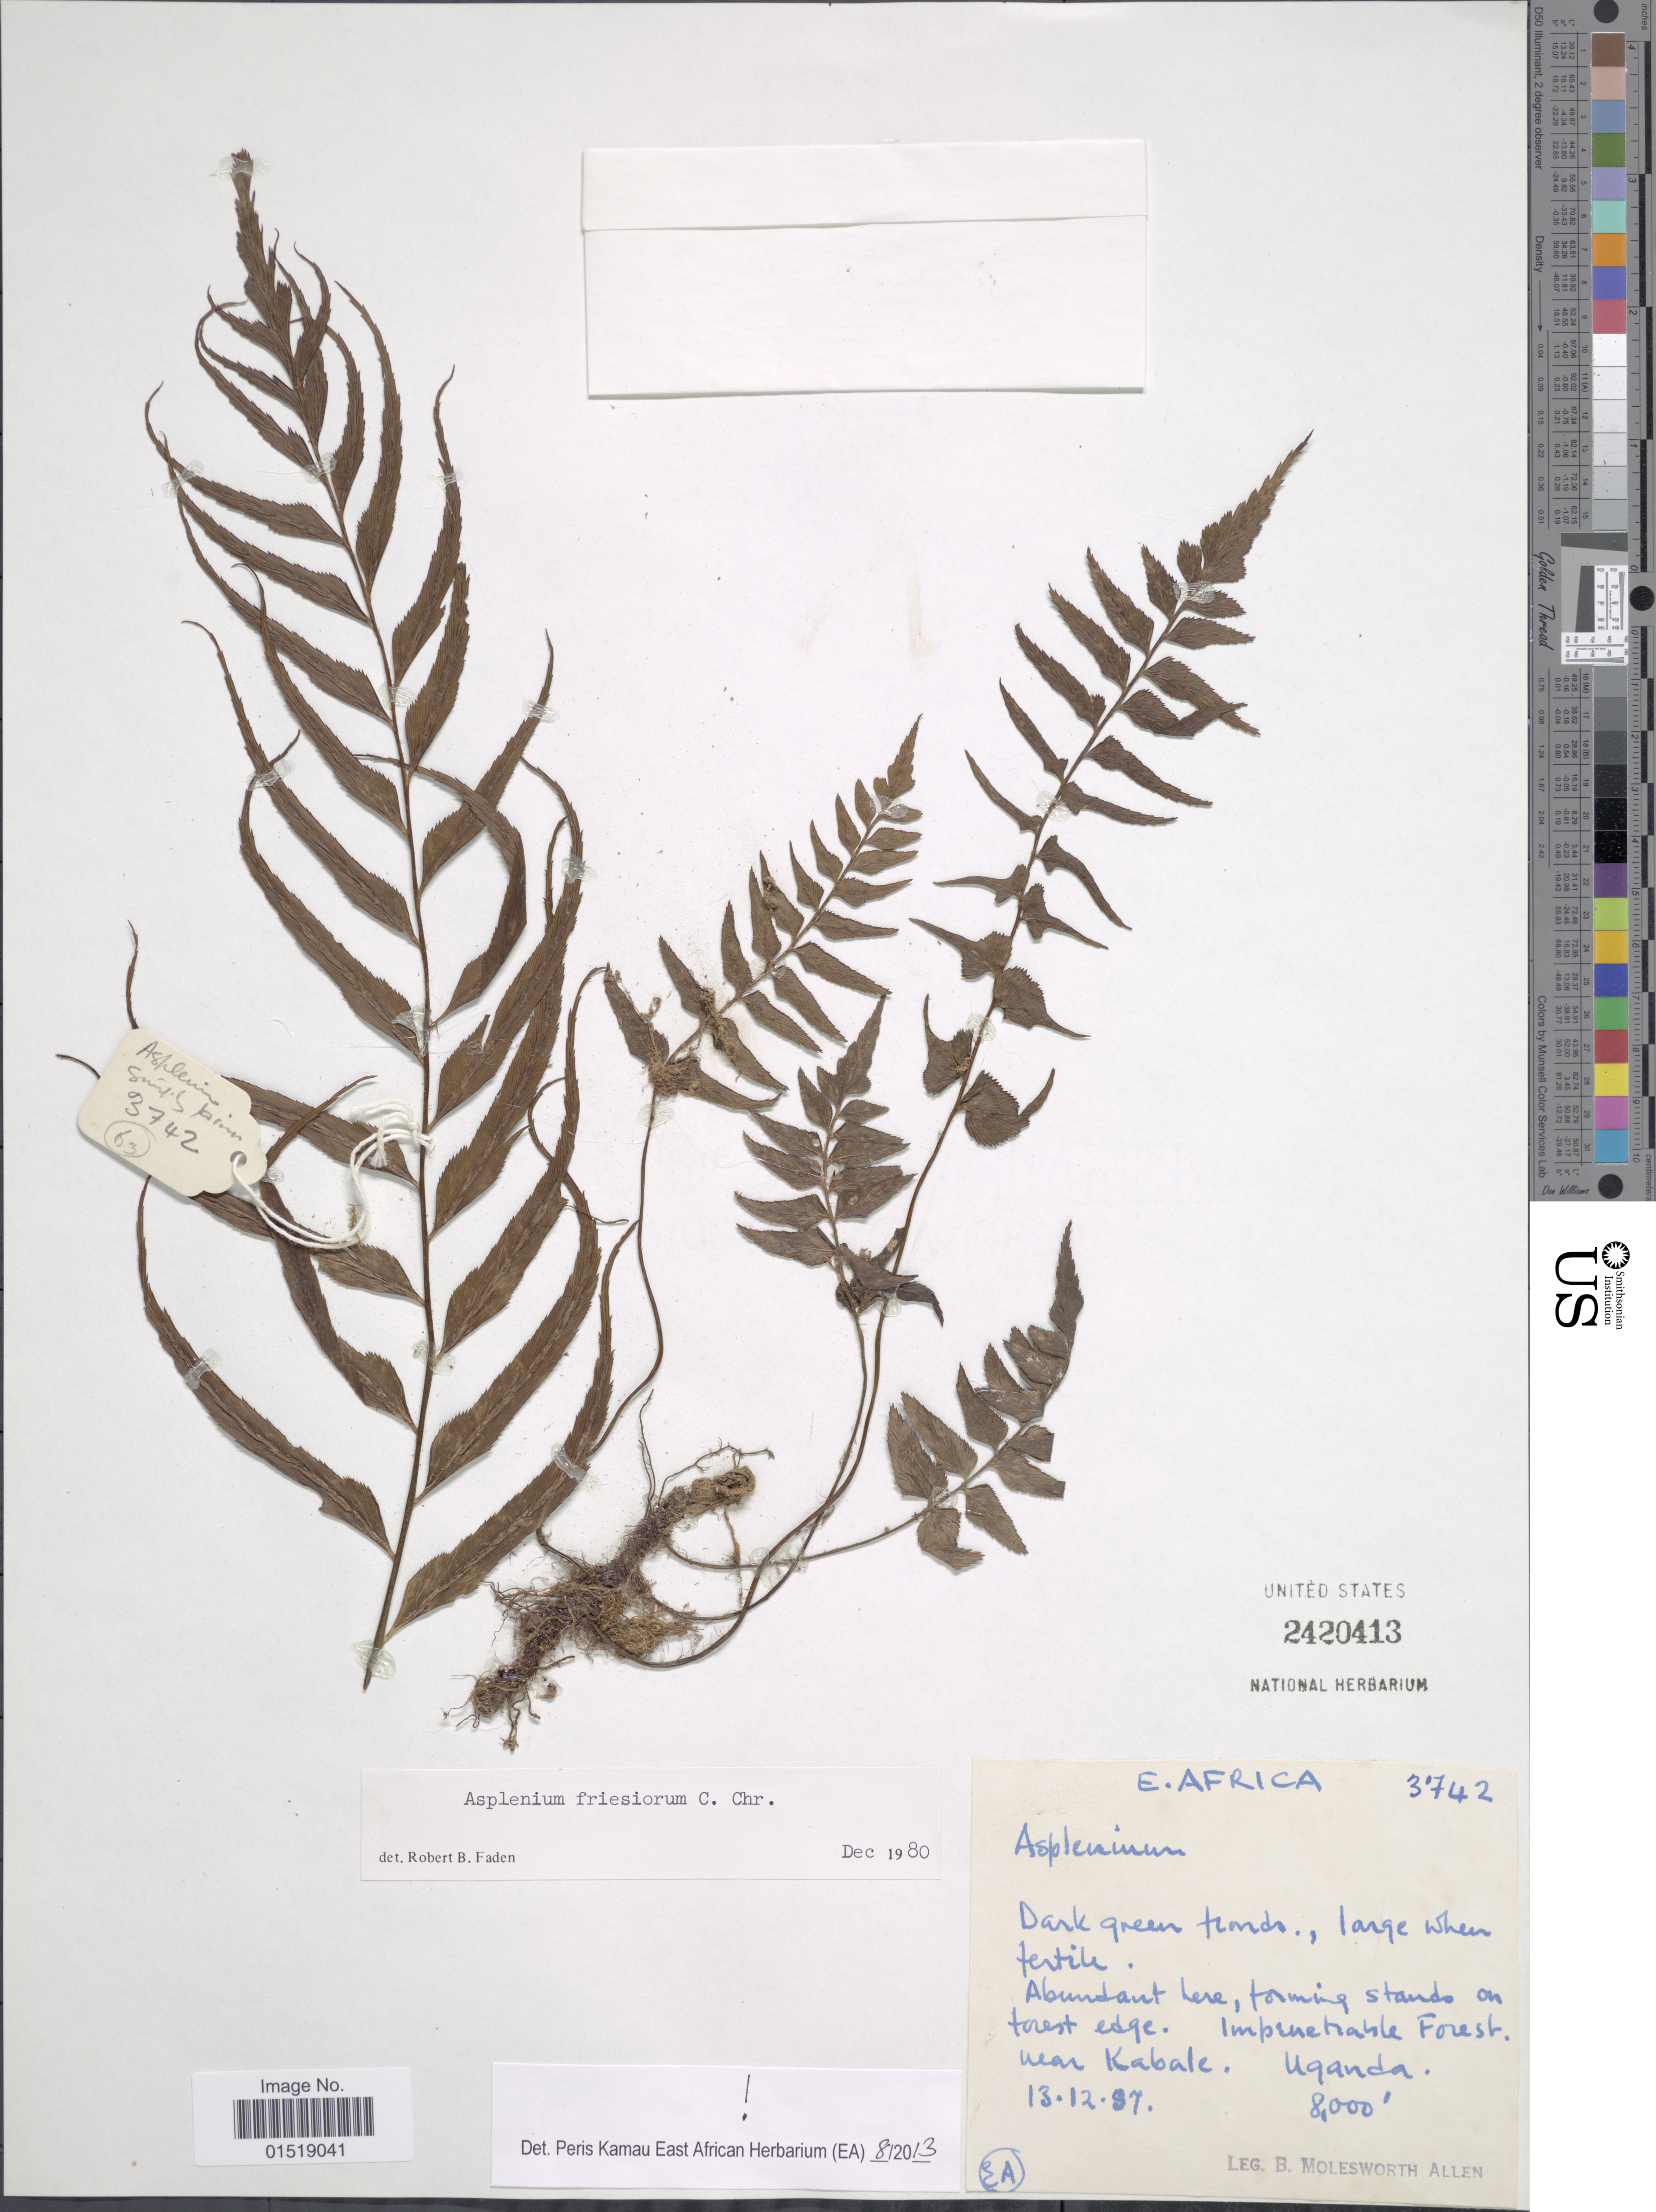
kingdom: Plantae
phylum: Tracheophyta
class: Polypodiopsida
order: Polypodiales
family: Aspleniaceae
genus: Asplenium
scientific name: Asplenium friesiorum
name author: C. Chr.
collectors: B. E. G. Molesworth-Allen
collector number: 3742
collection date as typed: Transcribed d/m/y: 13/12/57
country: Uganda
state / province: Western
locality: Impenetrable Forest, near Kabale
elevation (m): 2438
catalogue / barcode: US 2420413